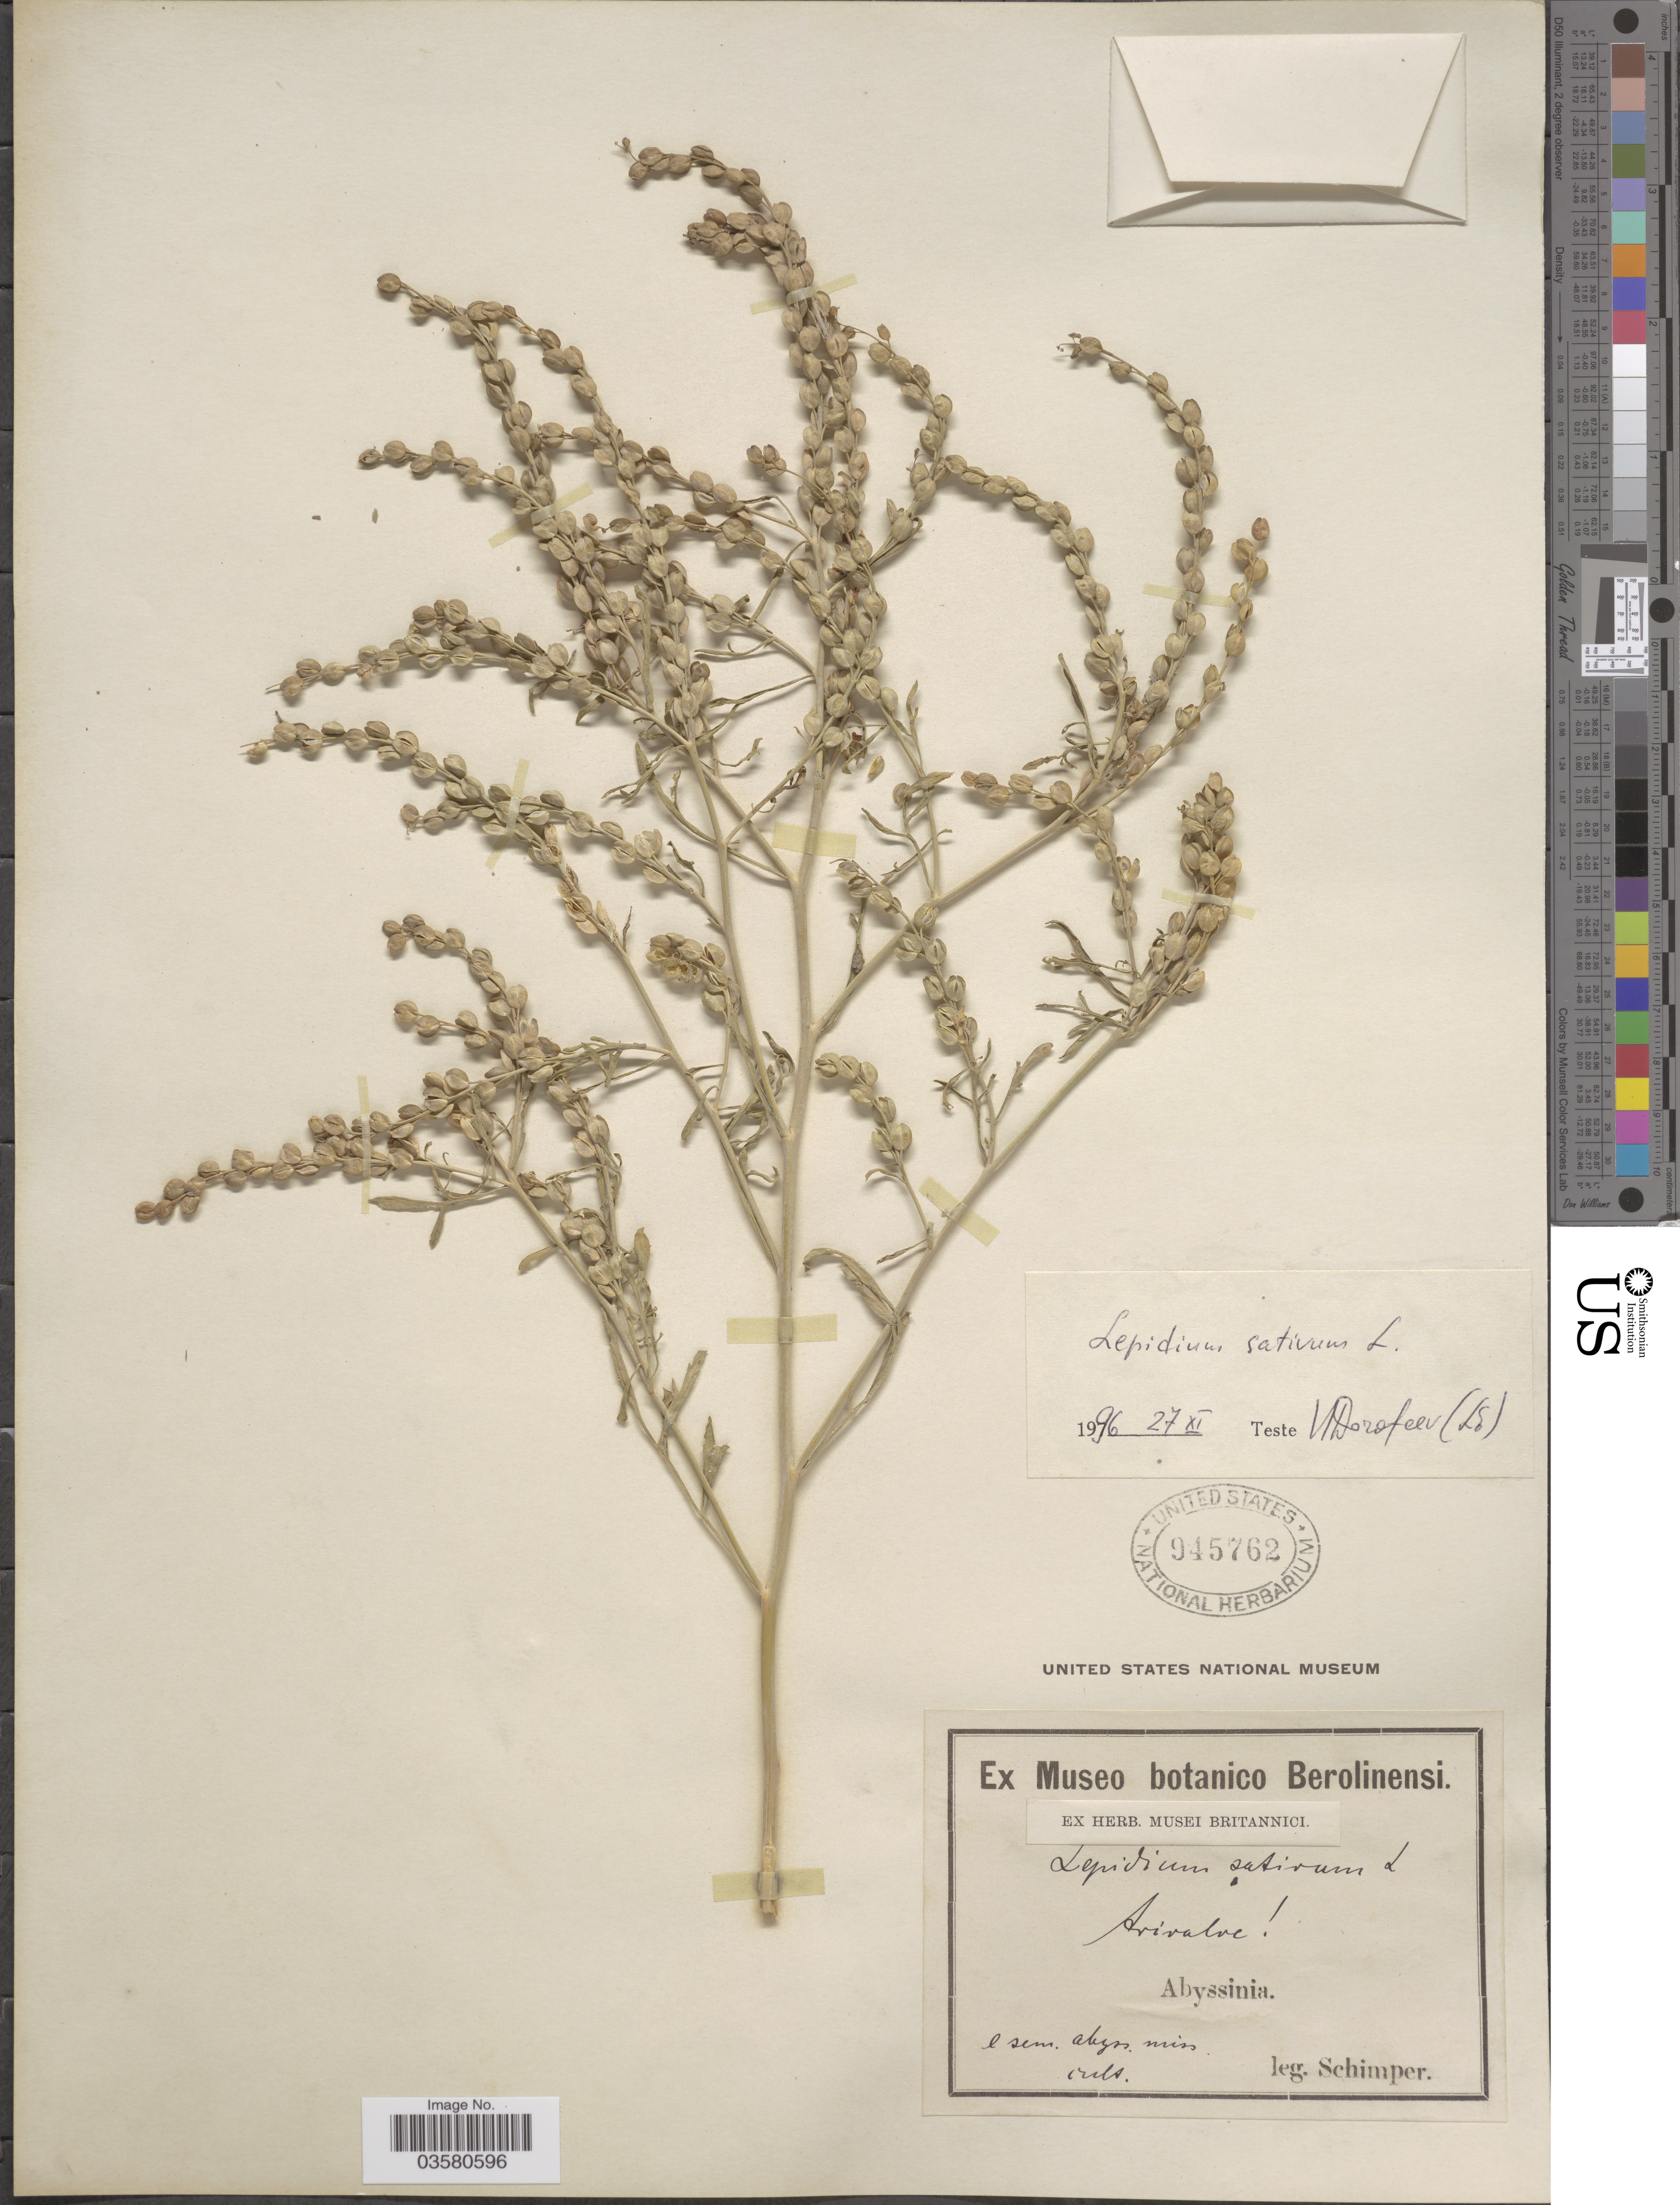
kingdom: Plantae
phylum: Tracheophyta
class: Magnoliopsida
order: Brassicales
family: Brassicaceae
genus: Lepidium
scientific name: Lepidium sp.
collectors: -. Schimper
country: Ethiopia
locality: Abyssinia.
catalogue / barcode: US 945762